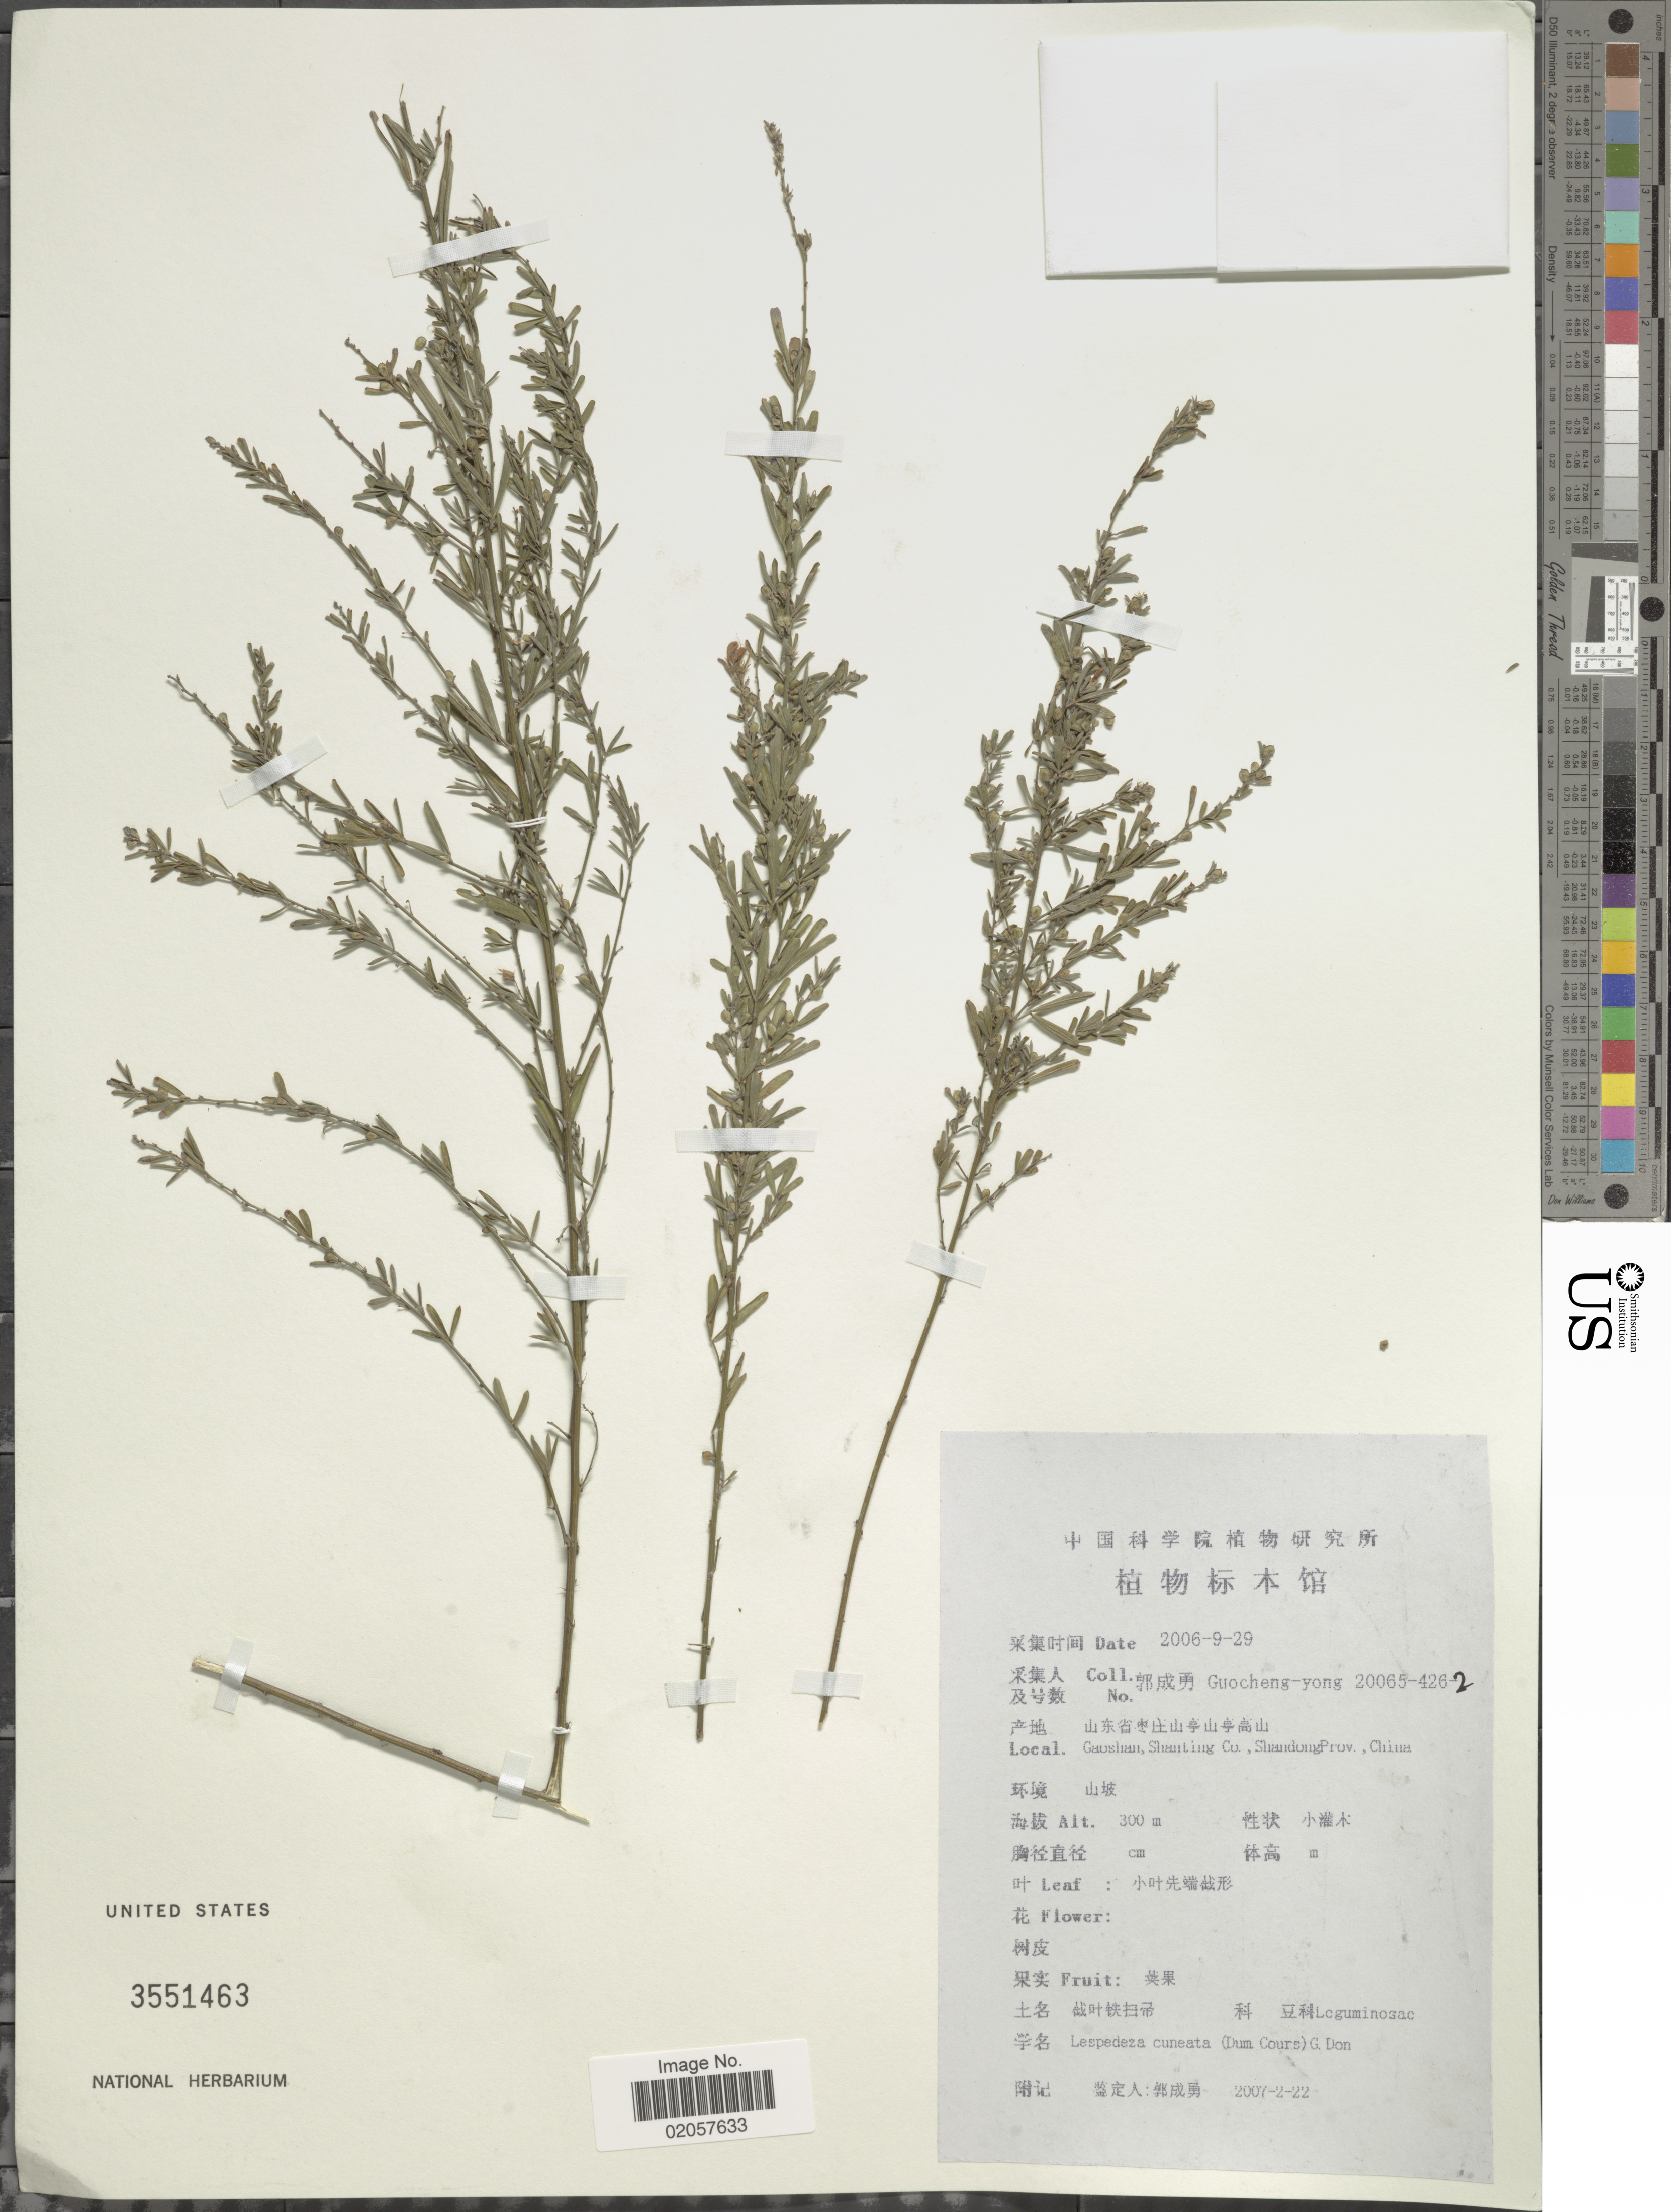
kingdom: Plantae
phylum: Tracheophyta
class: Magnoliopsida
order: Fabales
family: Fabaceae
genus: Lespedeza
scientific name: Lespedeza cuneata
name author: (Dum. Cours.) G. Don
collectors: Guo cheng-yong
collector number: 20065-426-2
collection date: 2006-09-29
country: China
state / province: Shandong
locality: Gaoshan, Shanting Co.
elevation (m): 300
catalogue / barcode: US 3551463